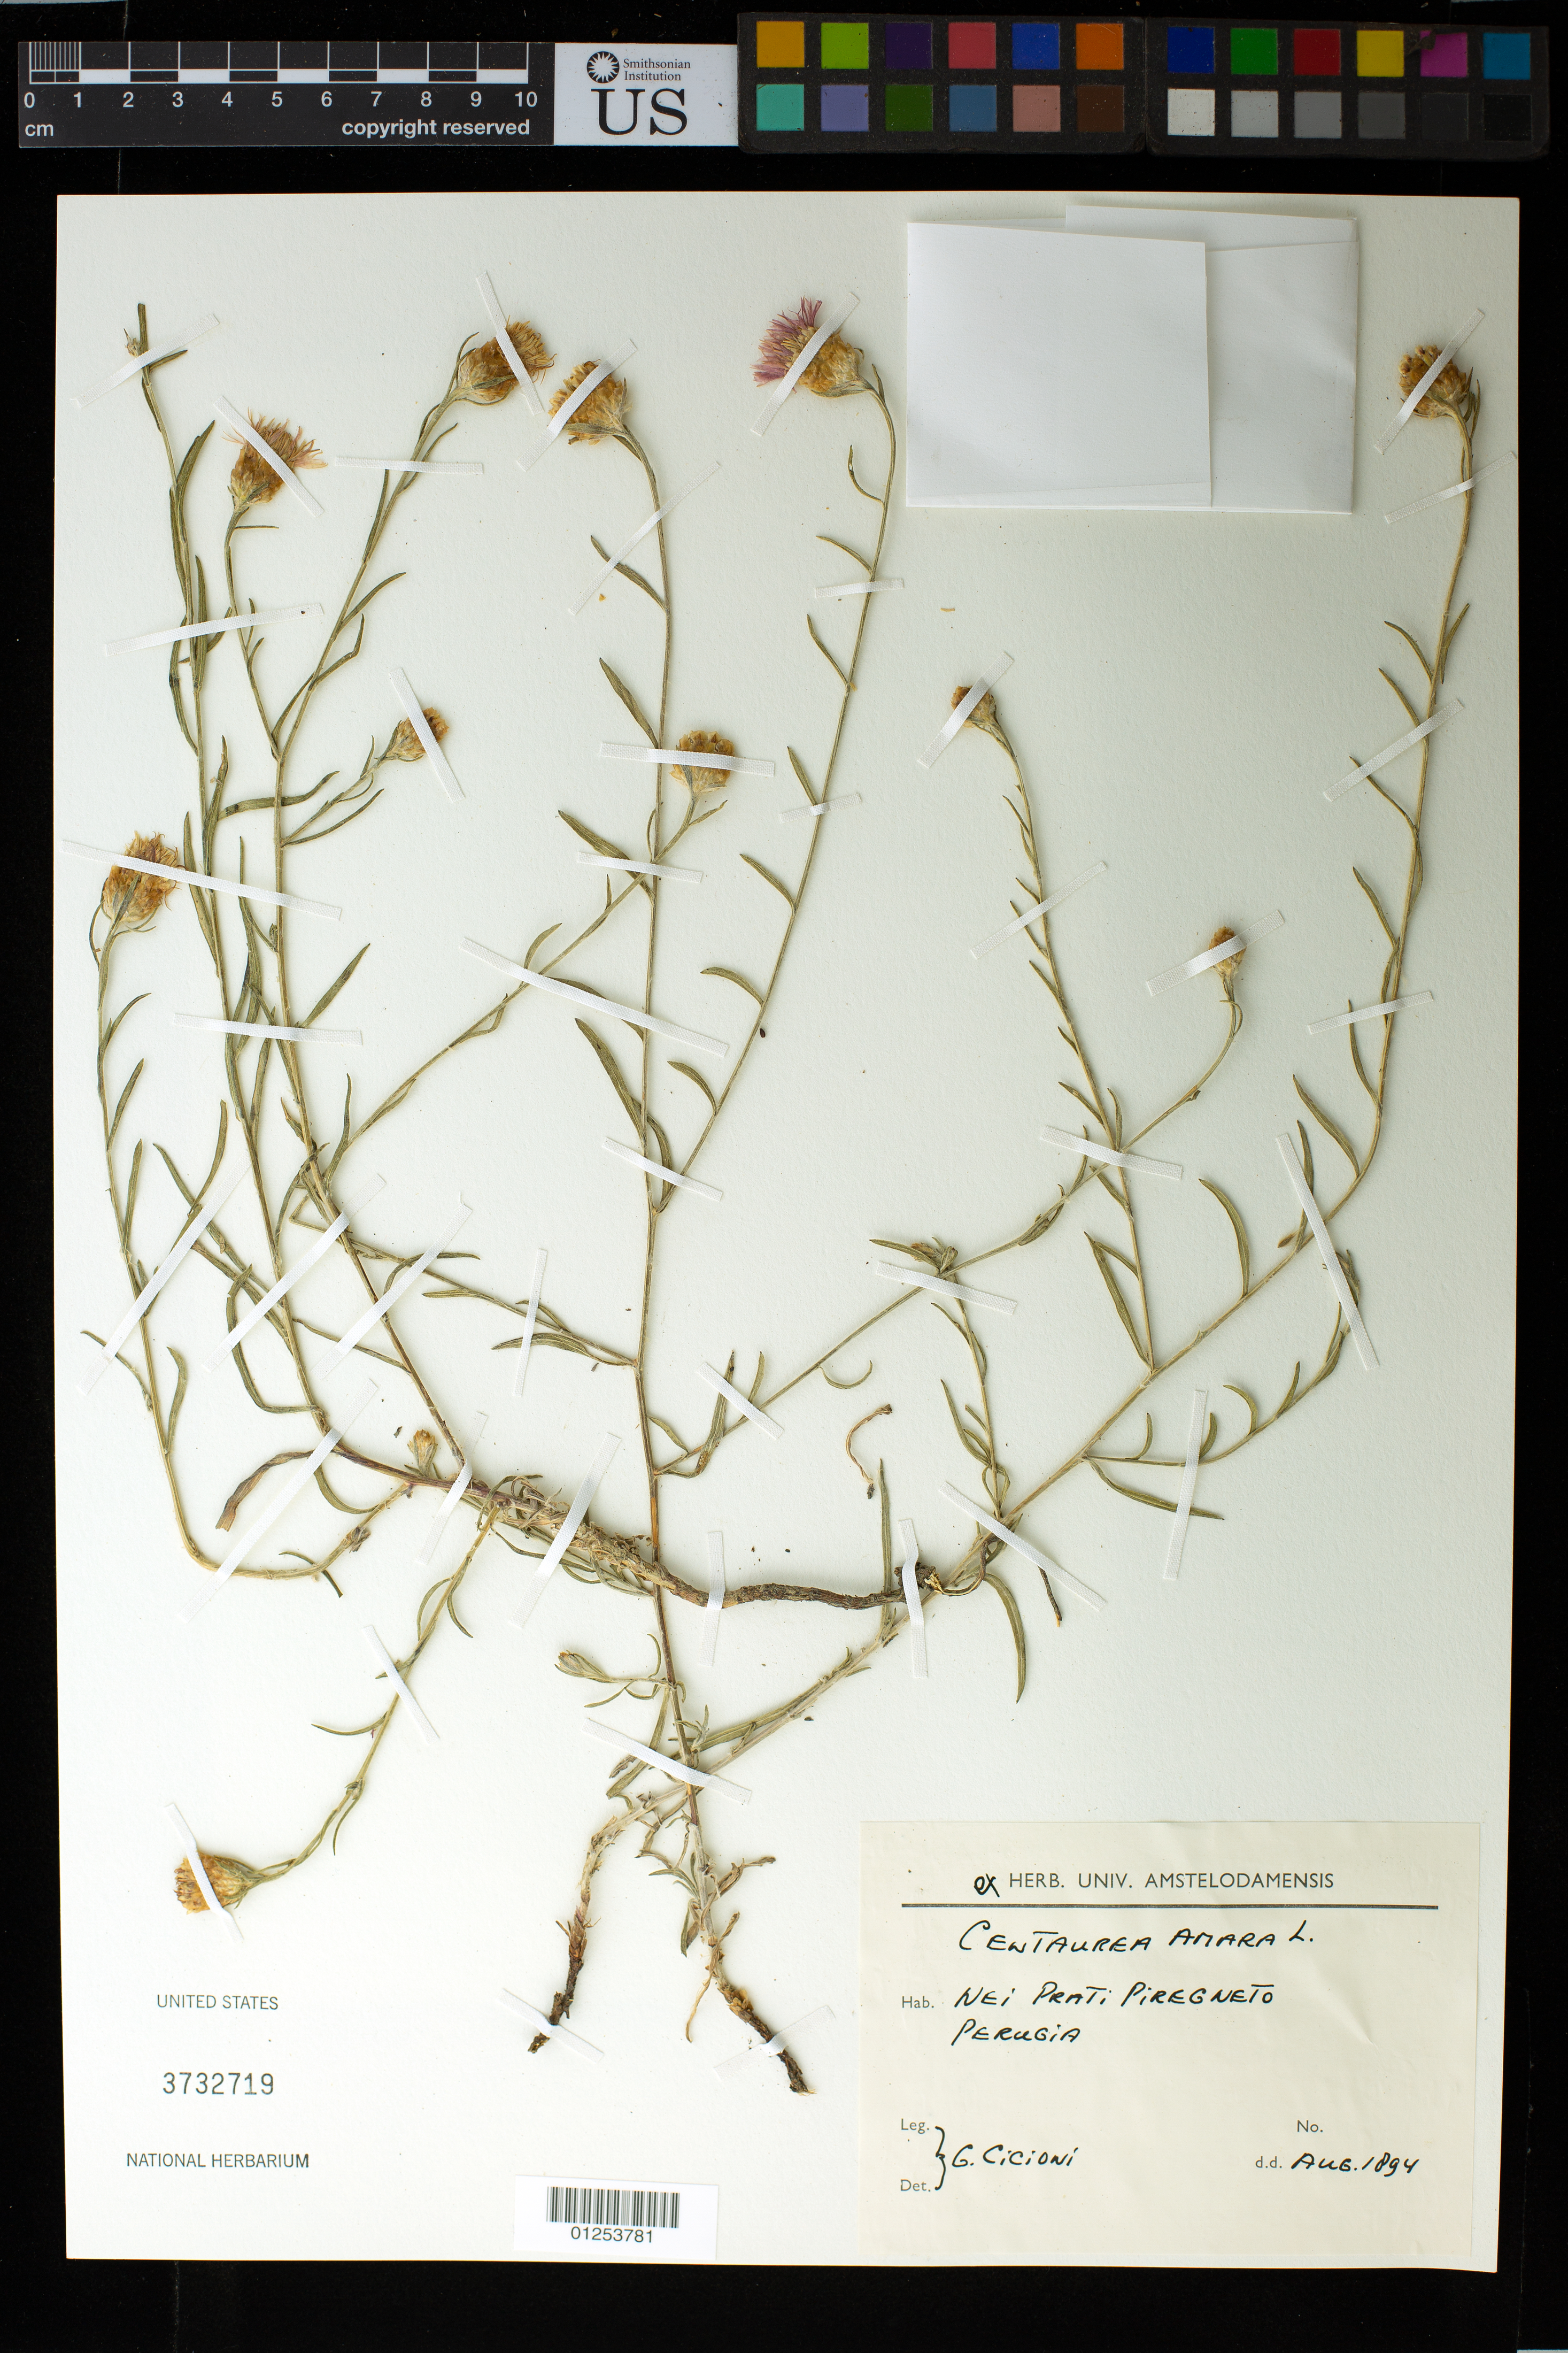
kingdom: Plantae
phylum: Tracheophyta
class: Magnoliopsida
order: Asterales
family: Asteraceae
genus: Centaurea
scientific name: Centaurea jacea subsp. gaudinii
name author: (Boiss. & Reut.) Gremli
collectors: G. Cicioni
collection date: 1894-08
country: Italy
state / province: Umbria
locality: Nei Prati Piregneto Perugia.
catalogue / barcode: US 3732719